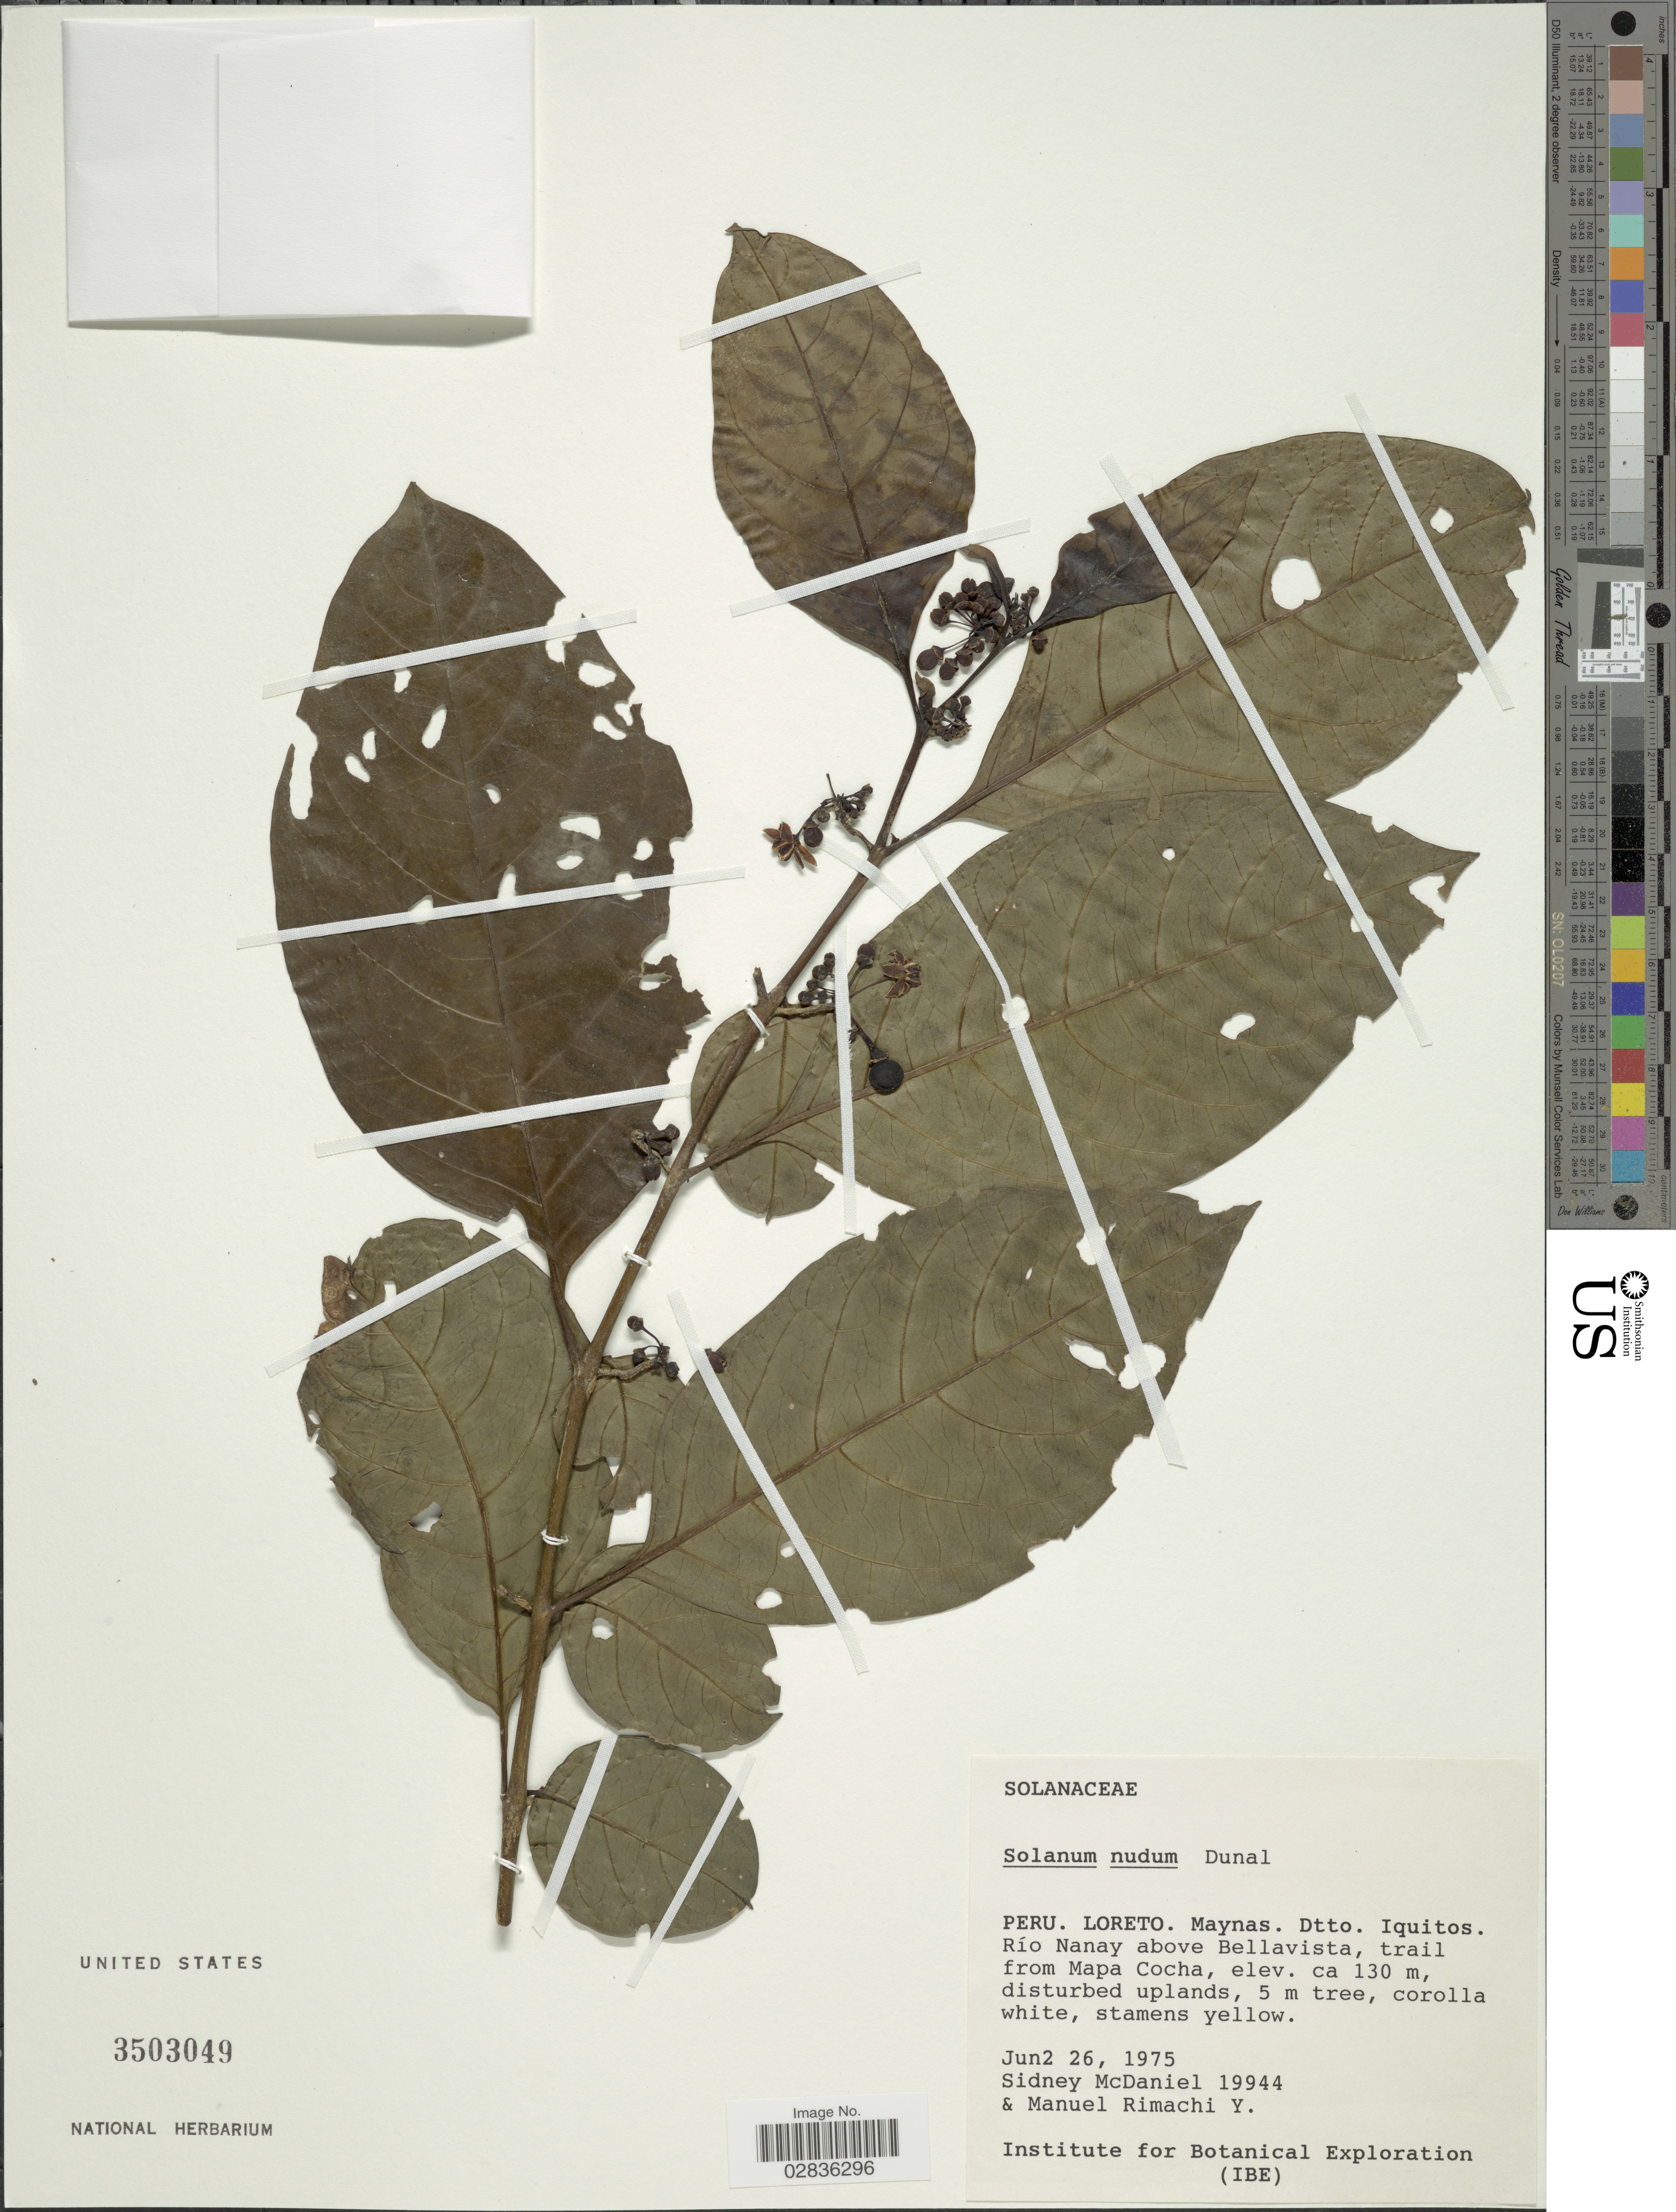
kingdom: Plantae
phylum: Tracheophyta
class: Magnoliopsida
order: Solanales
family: Solanaceae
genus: Solanum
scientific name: Solanum nudum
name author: Dunal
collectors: S. McDaniel & M. Rimachi Y.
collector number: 19944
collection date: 1975-06-26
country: Peru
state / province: Loreto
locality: Loreto. Maynas. Dtto. Iquitos. Río Nanay above Bellavista, trail from Mapa Cocha.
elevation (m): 130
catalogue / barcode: US 3503049